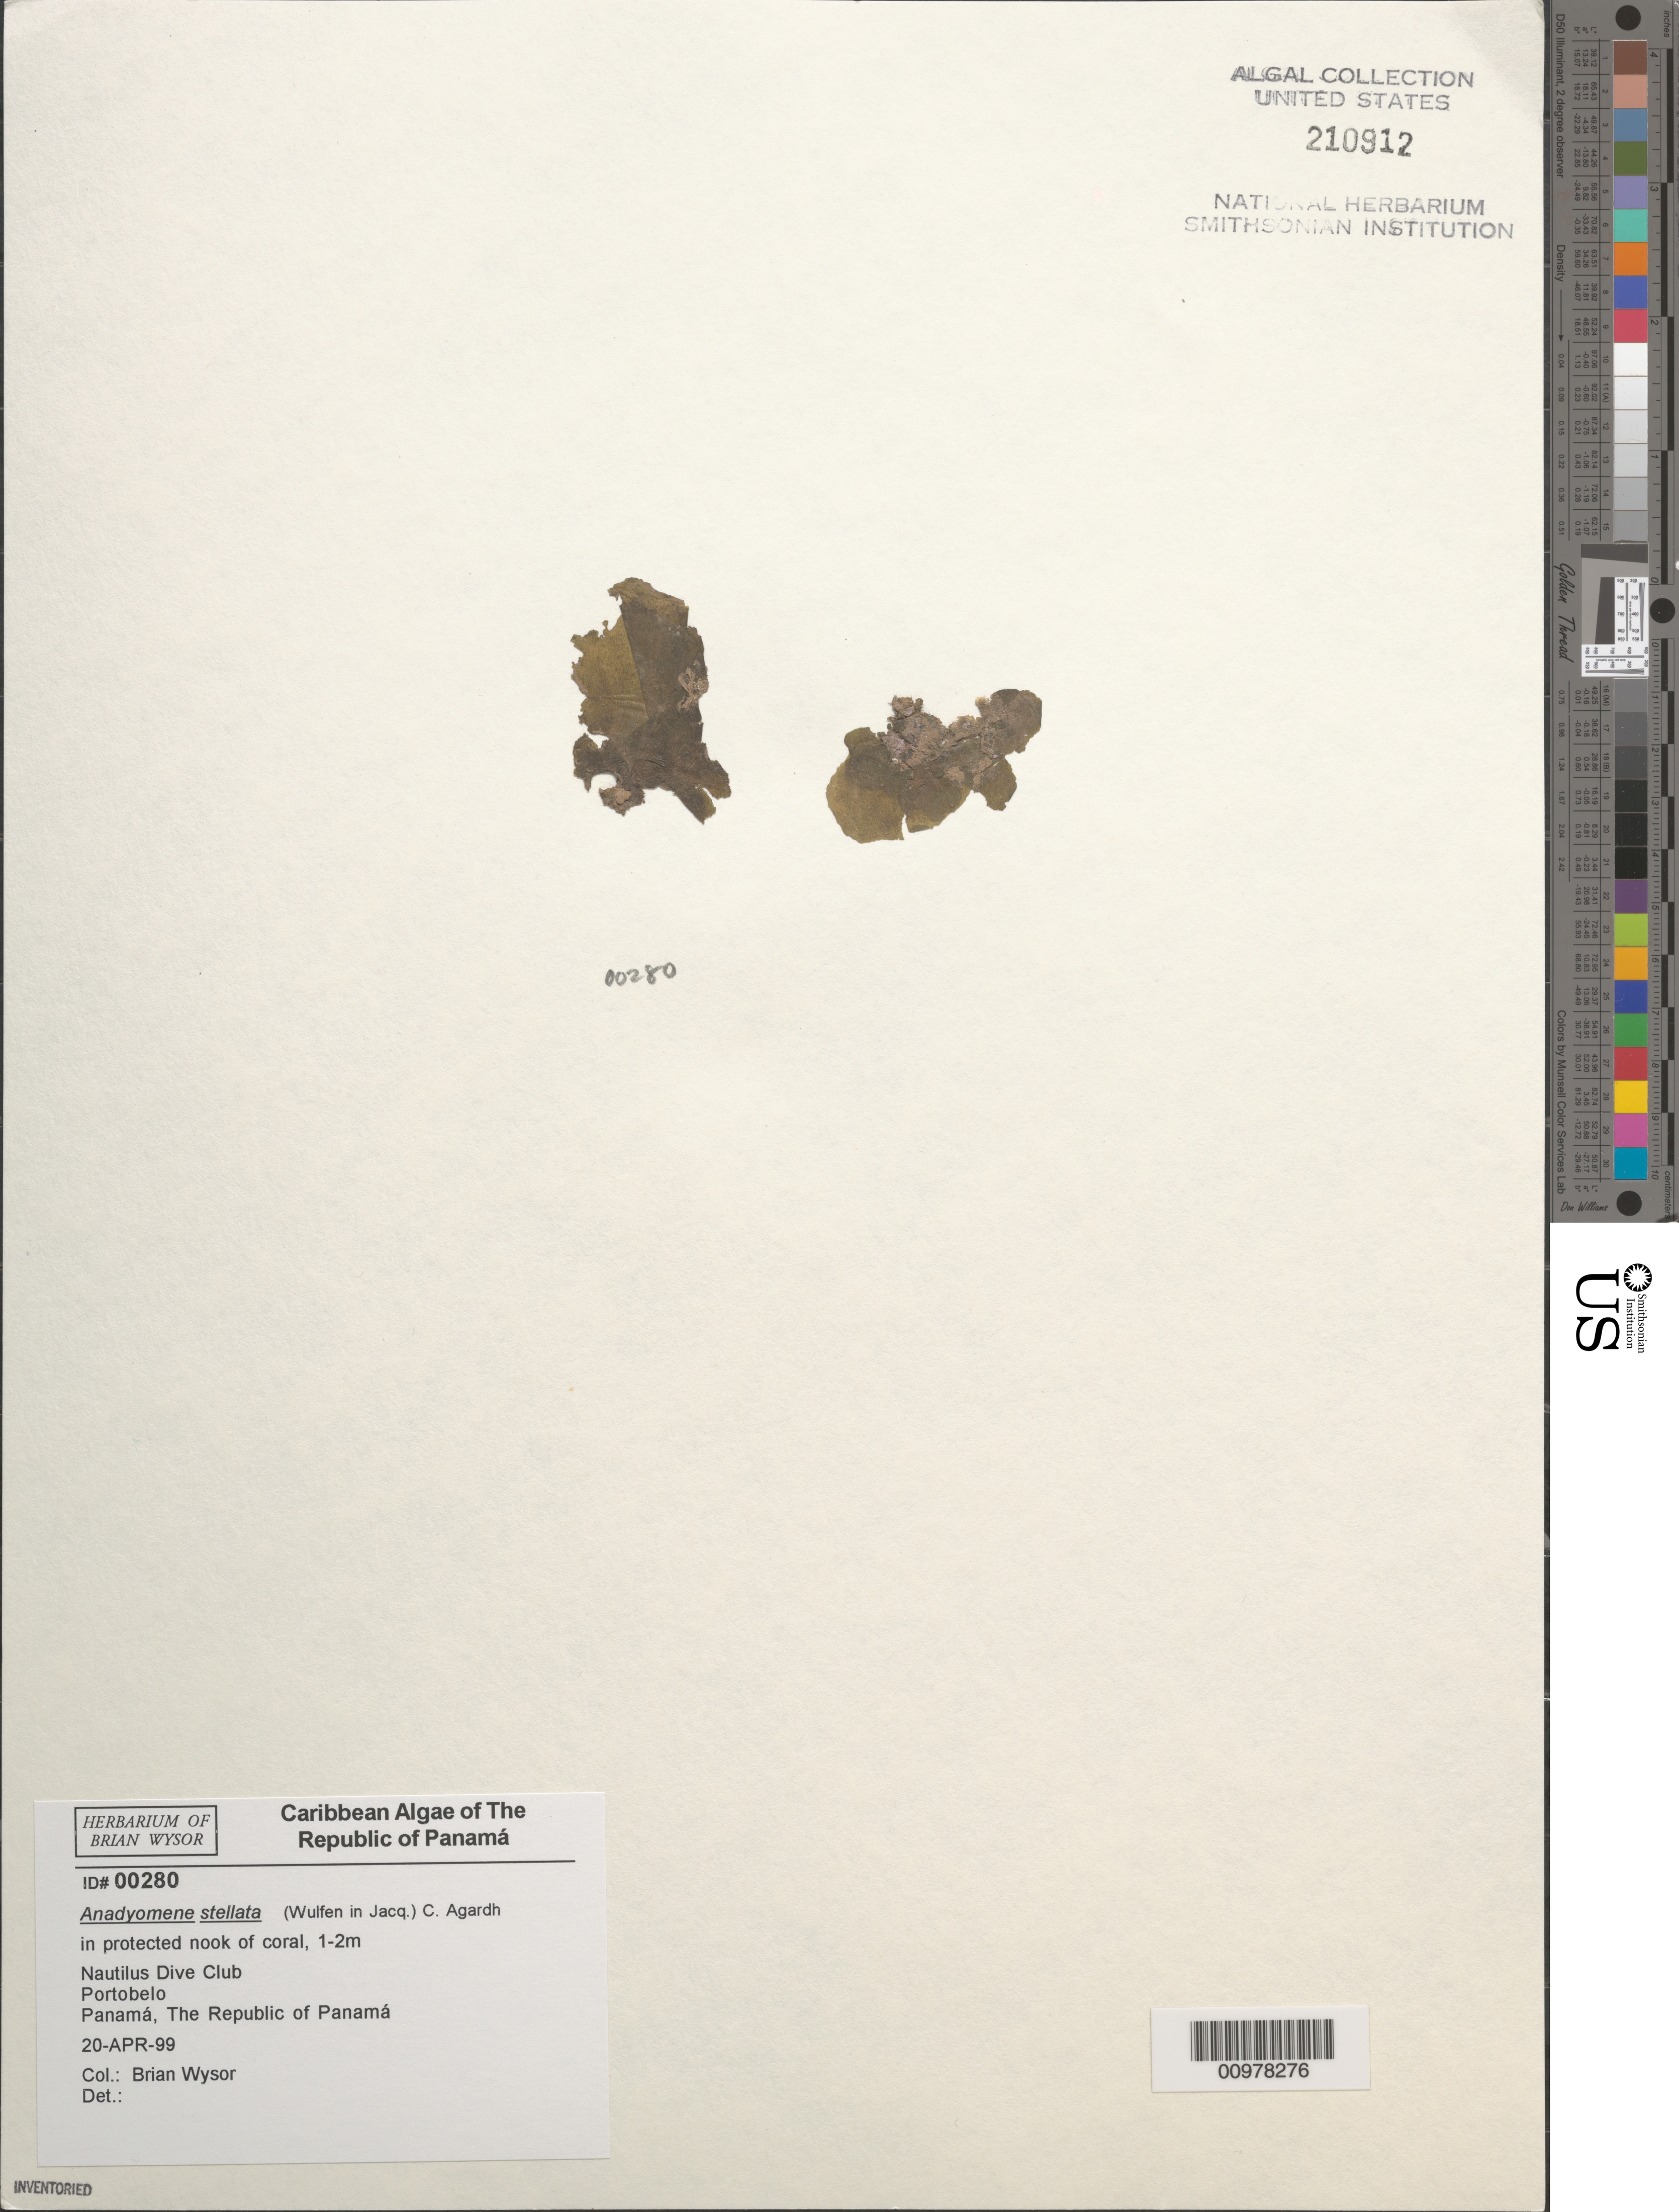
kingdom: Plantae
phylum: Chlorophyta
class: Ulvophyceae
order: Cladophorales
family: Anadyomenaceae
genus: Anadyomene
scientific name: Anadyomene stellata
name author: (Wulfen) C. Agardh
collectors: B. Wysor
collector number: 00280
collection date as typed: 20 Apr 1999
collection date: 1999-04-20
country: Panama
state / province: Panamá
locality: Nautilus Dive Club, Portobelo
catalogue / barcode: US 210912